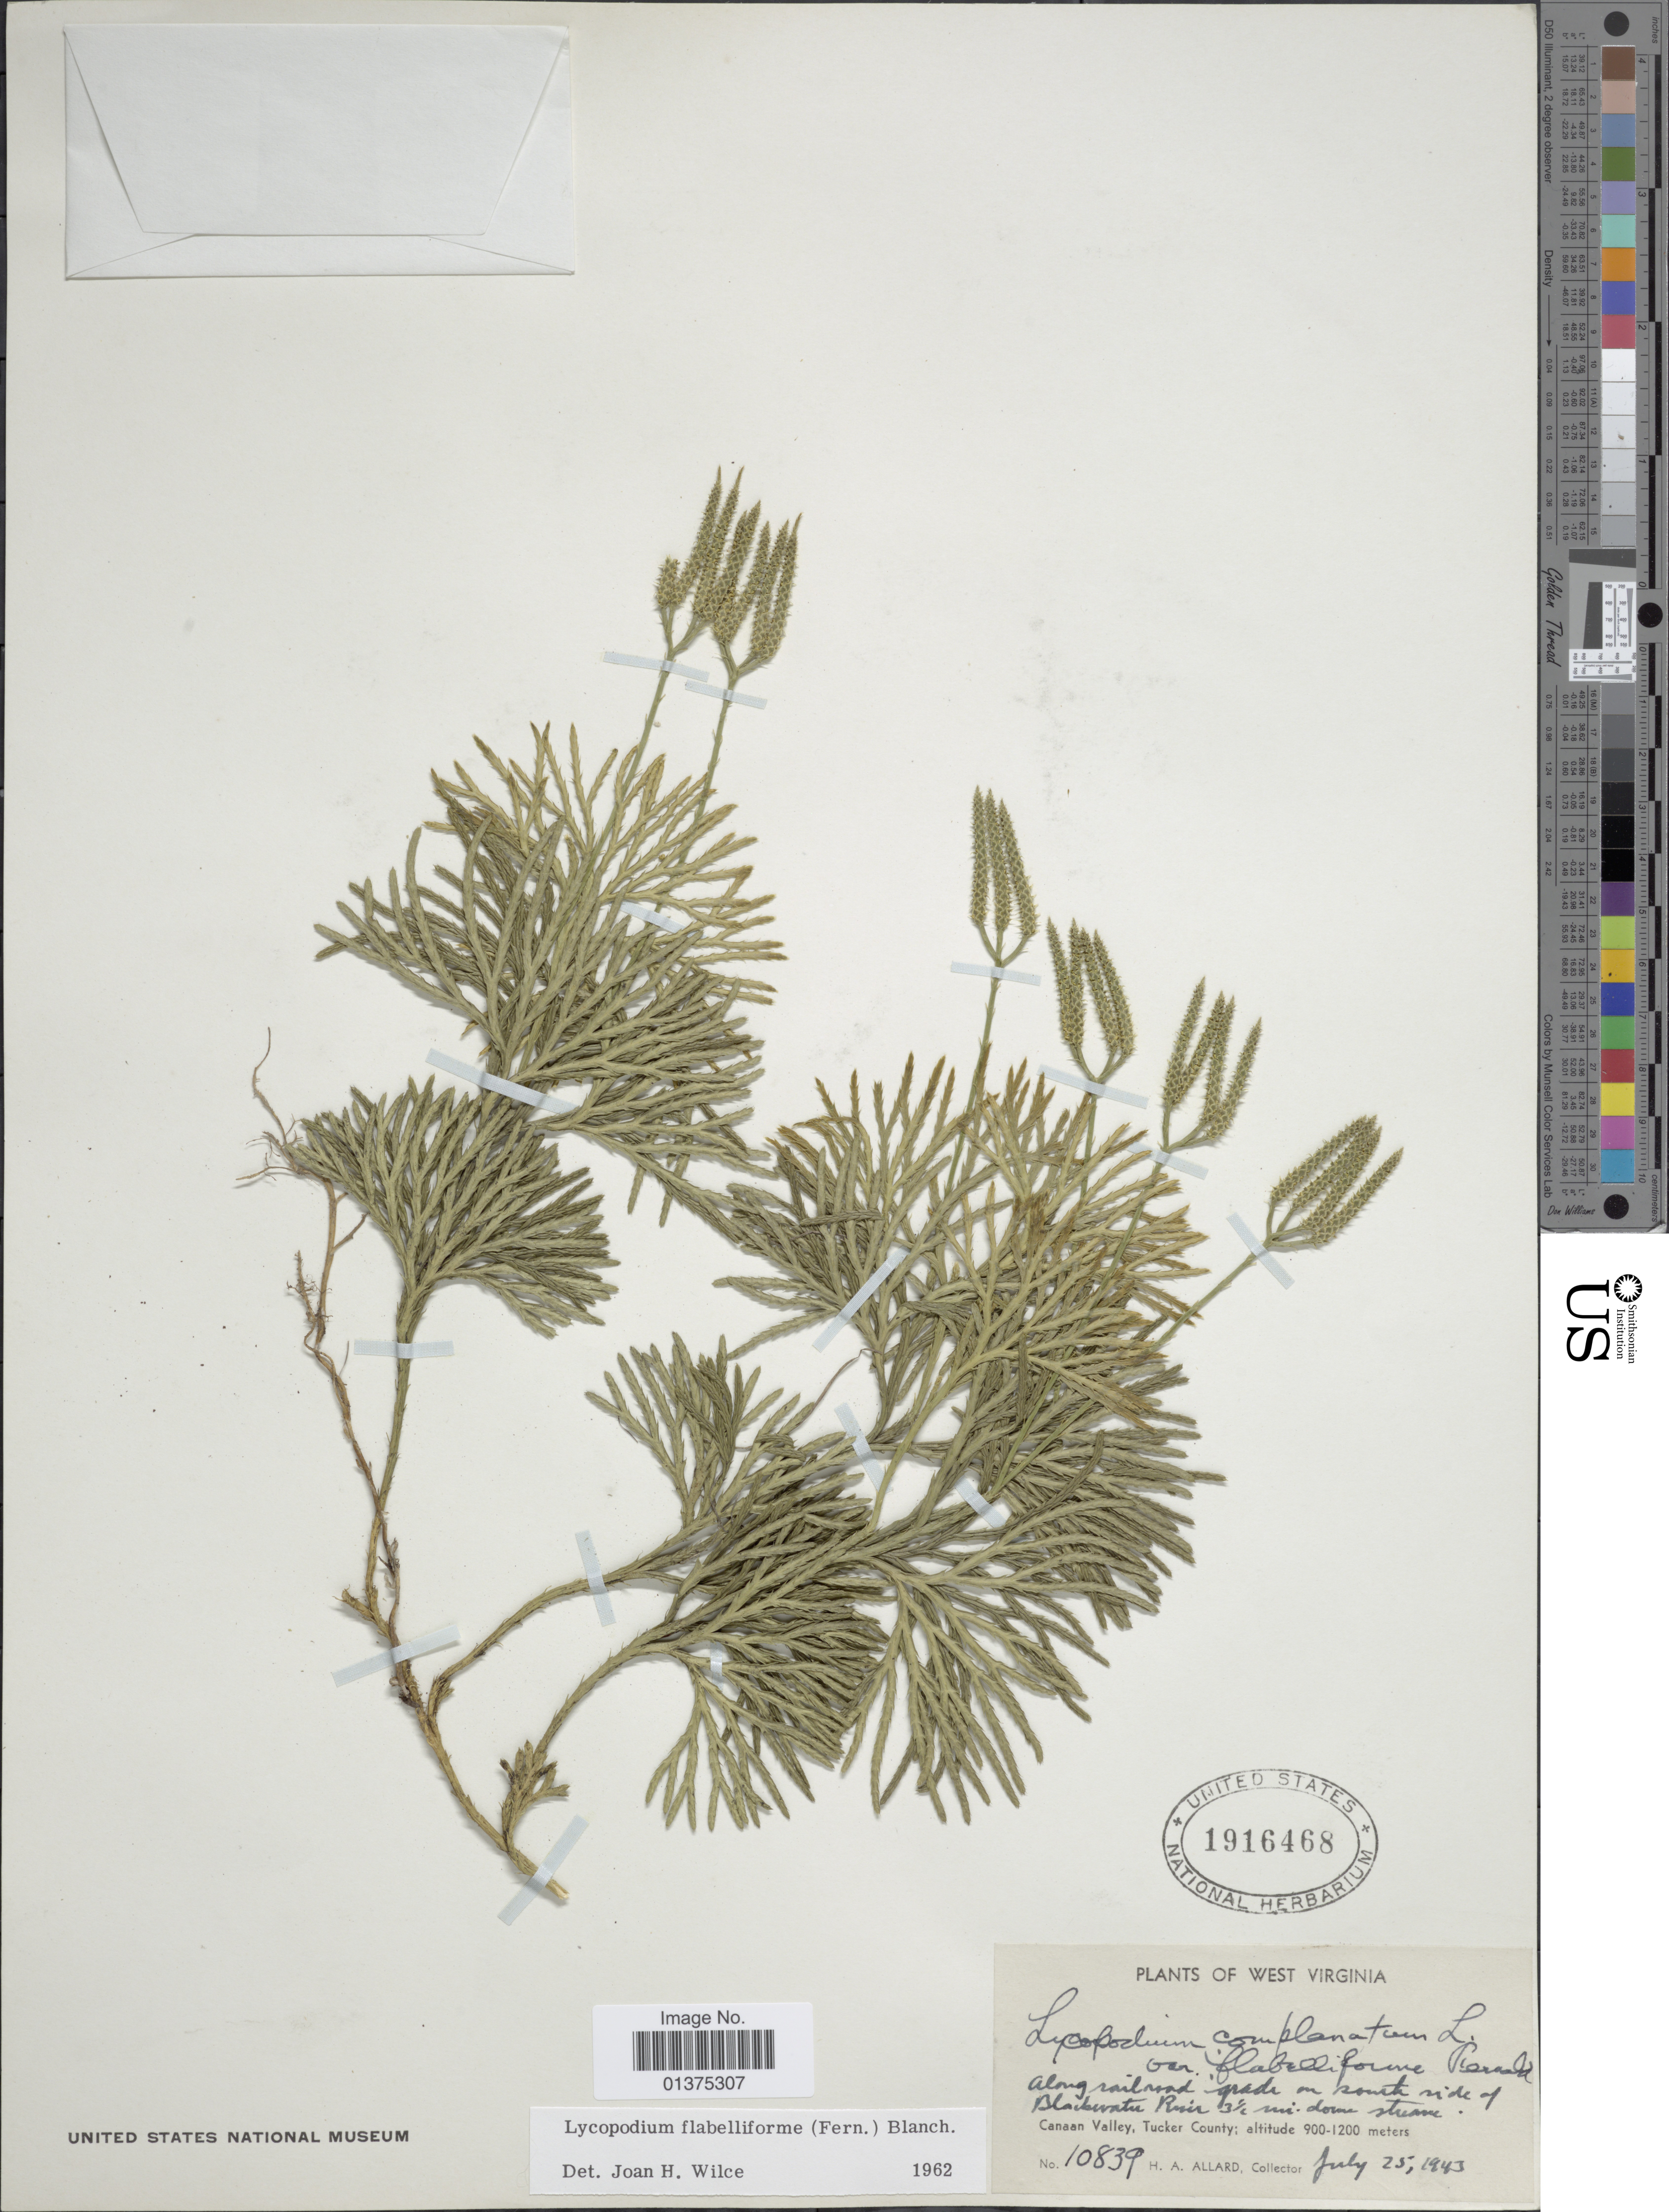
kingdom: Plantae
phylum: Tracheophyta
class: Lycopodiopsida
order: Lycopodiales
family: Lycopodiaceae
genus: Diphasiastrum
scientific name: Diphasiastrum digitatum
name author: (Dill. ex A. Braun) Holub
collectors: H. A. Allard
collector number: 10839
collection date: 1943-07-25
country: United States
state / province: West Virginia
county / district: Tucker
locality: Along rail road grade on south side of Blackwater River 3½ mi downstream, Canaan Valley, Tucker County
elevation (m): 900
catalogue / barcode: US 1916468